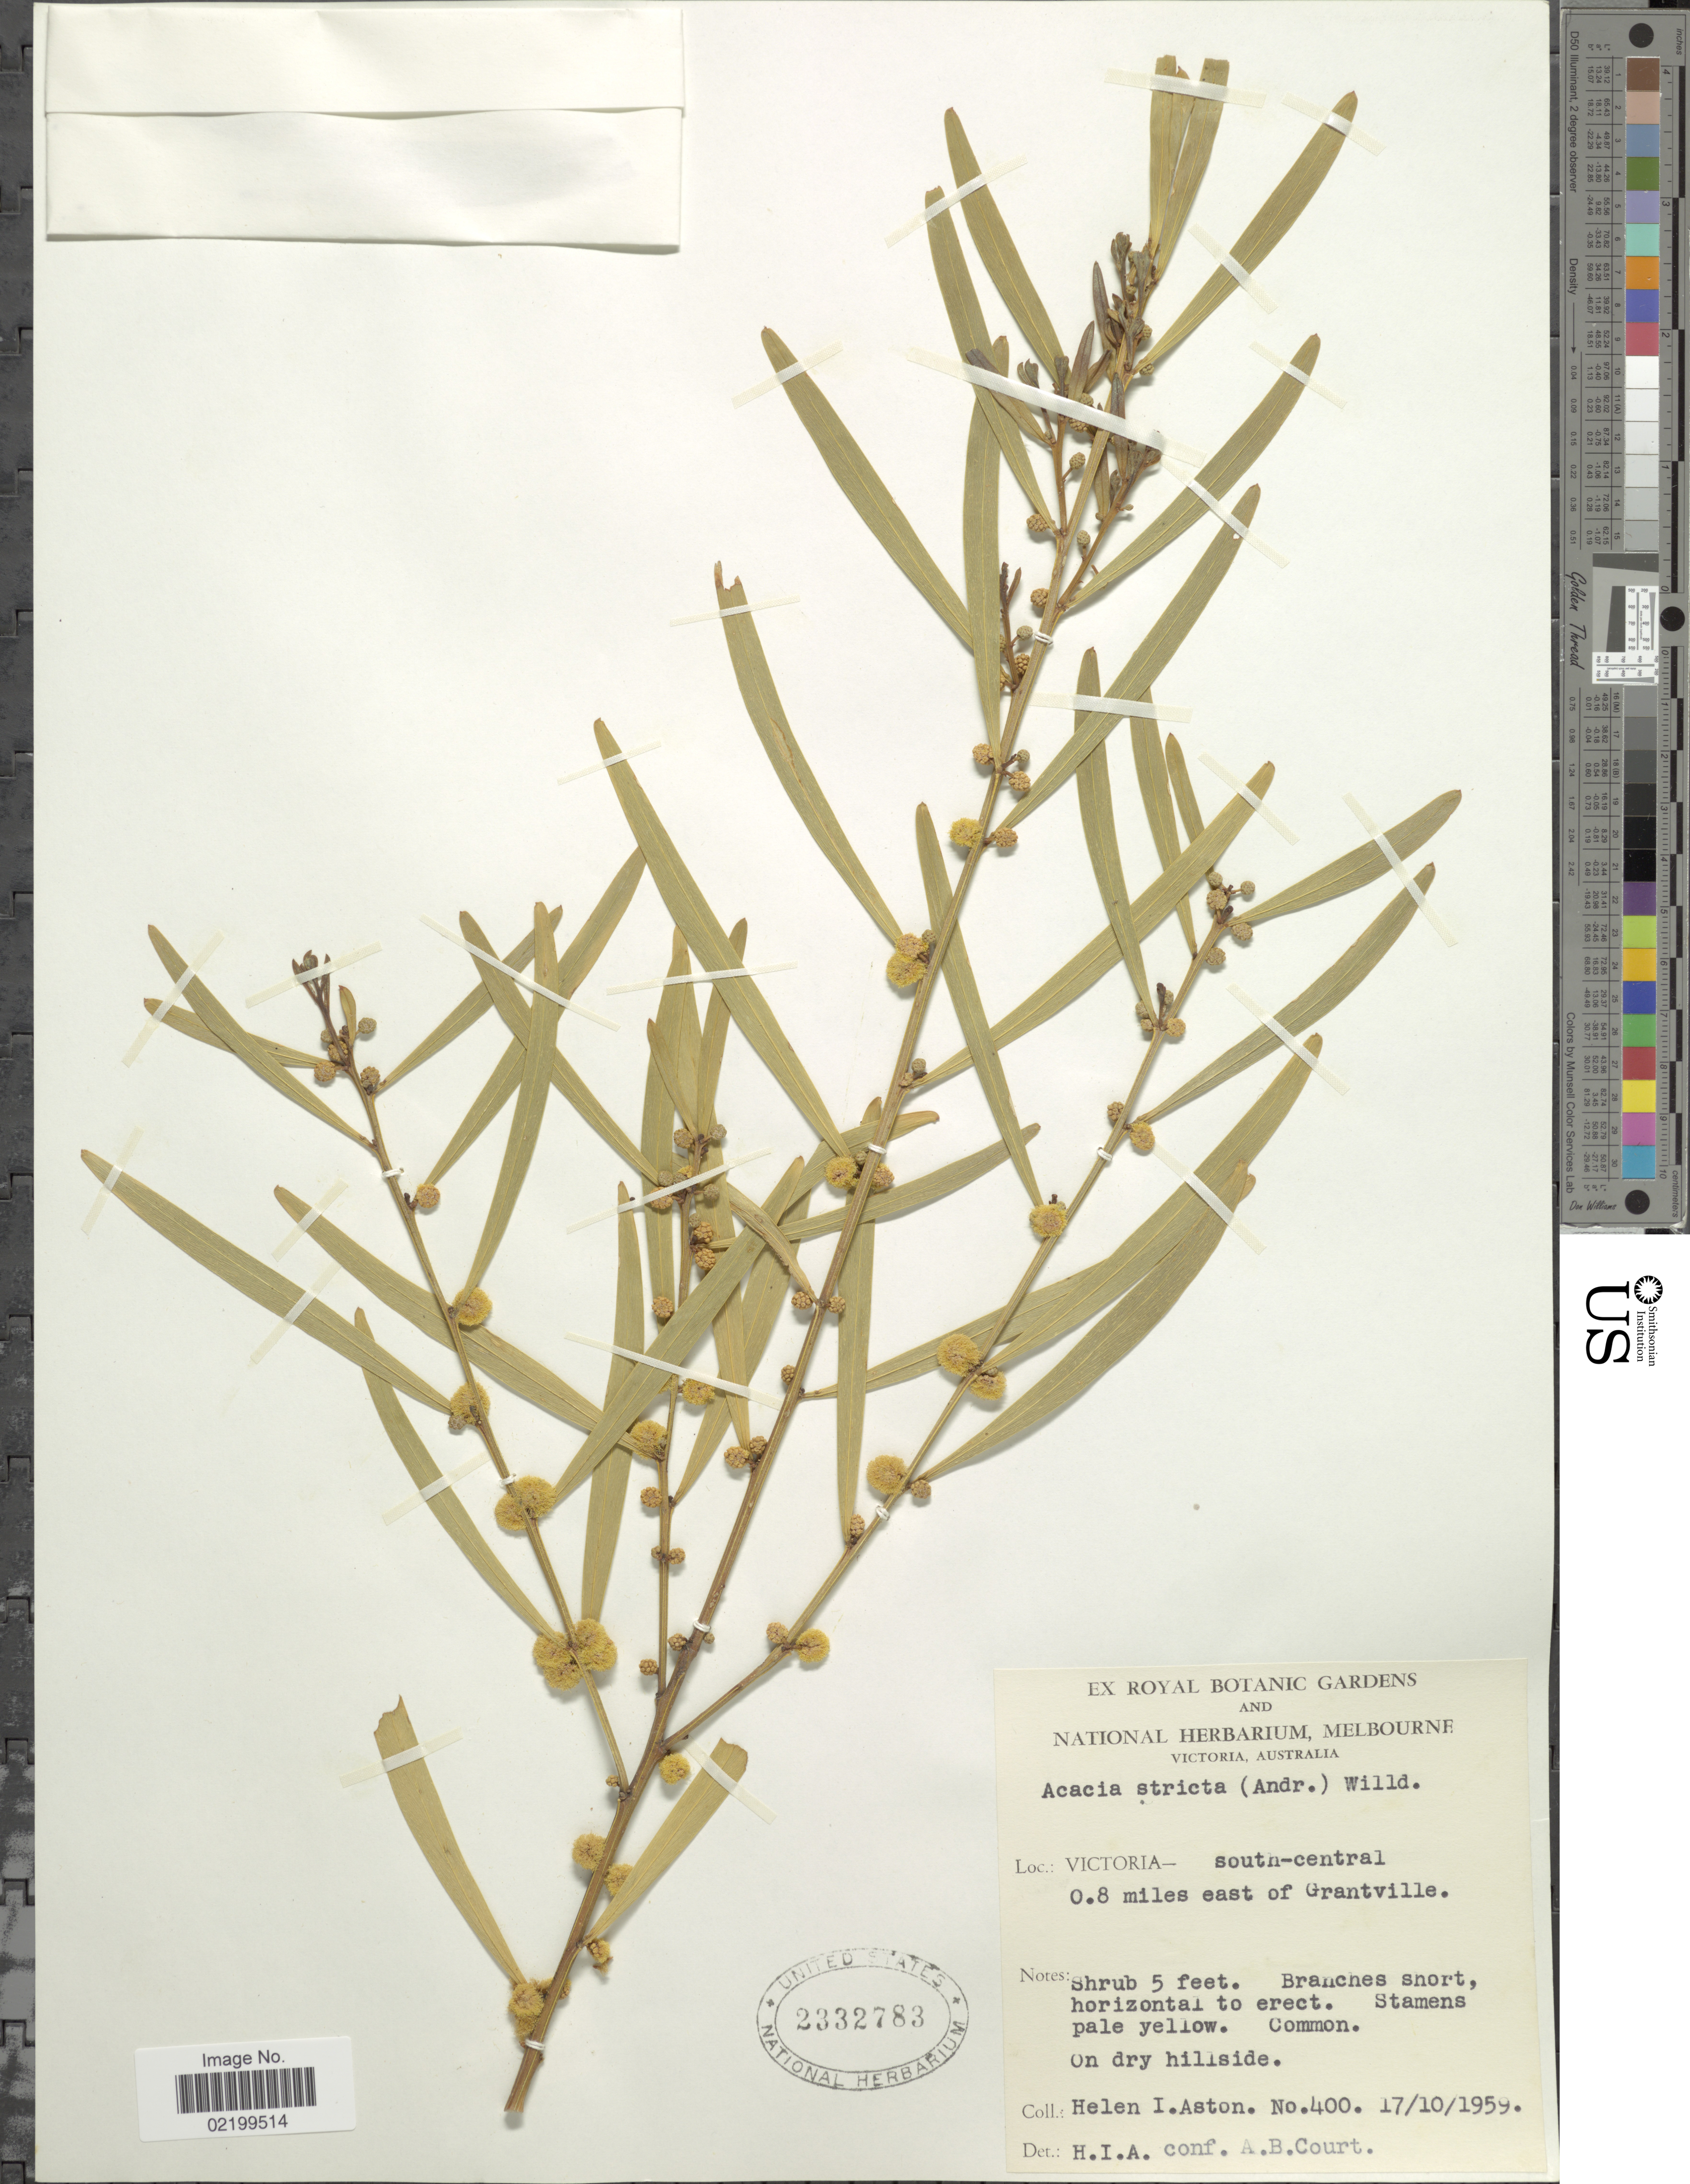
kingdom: Plantae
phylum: Tracheophyta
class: Magnoliopsida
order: Fabales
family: Fabaceae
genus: Acacia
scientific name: Acacia stricta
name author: (Andrews) Willd.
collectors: H. I. Aston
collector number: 400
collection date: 1959-10-17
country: Australia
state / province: Victoria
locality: Victoria, South-Central, 0.8 miles east of Grantville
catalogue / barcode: US 2332783